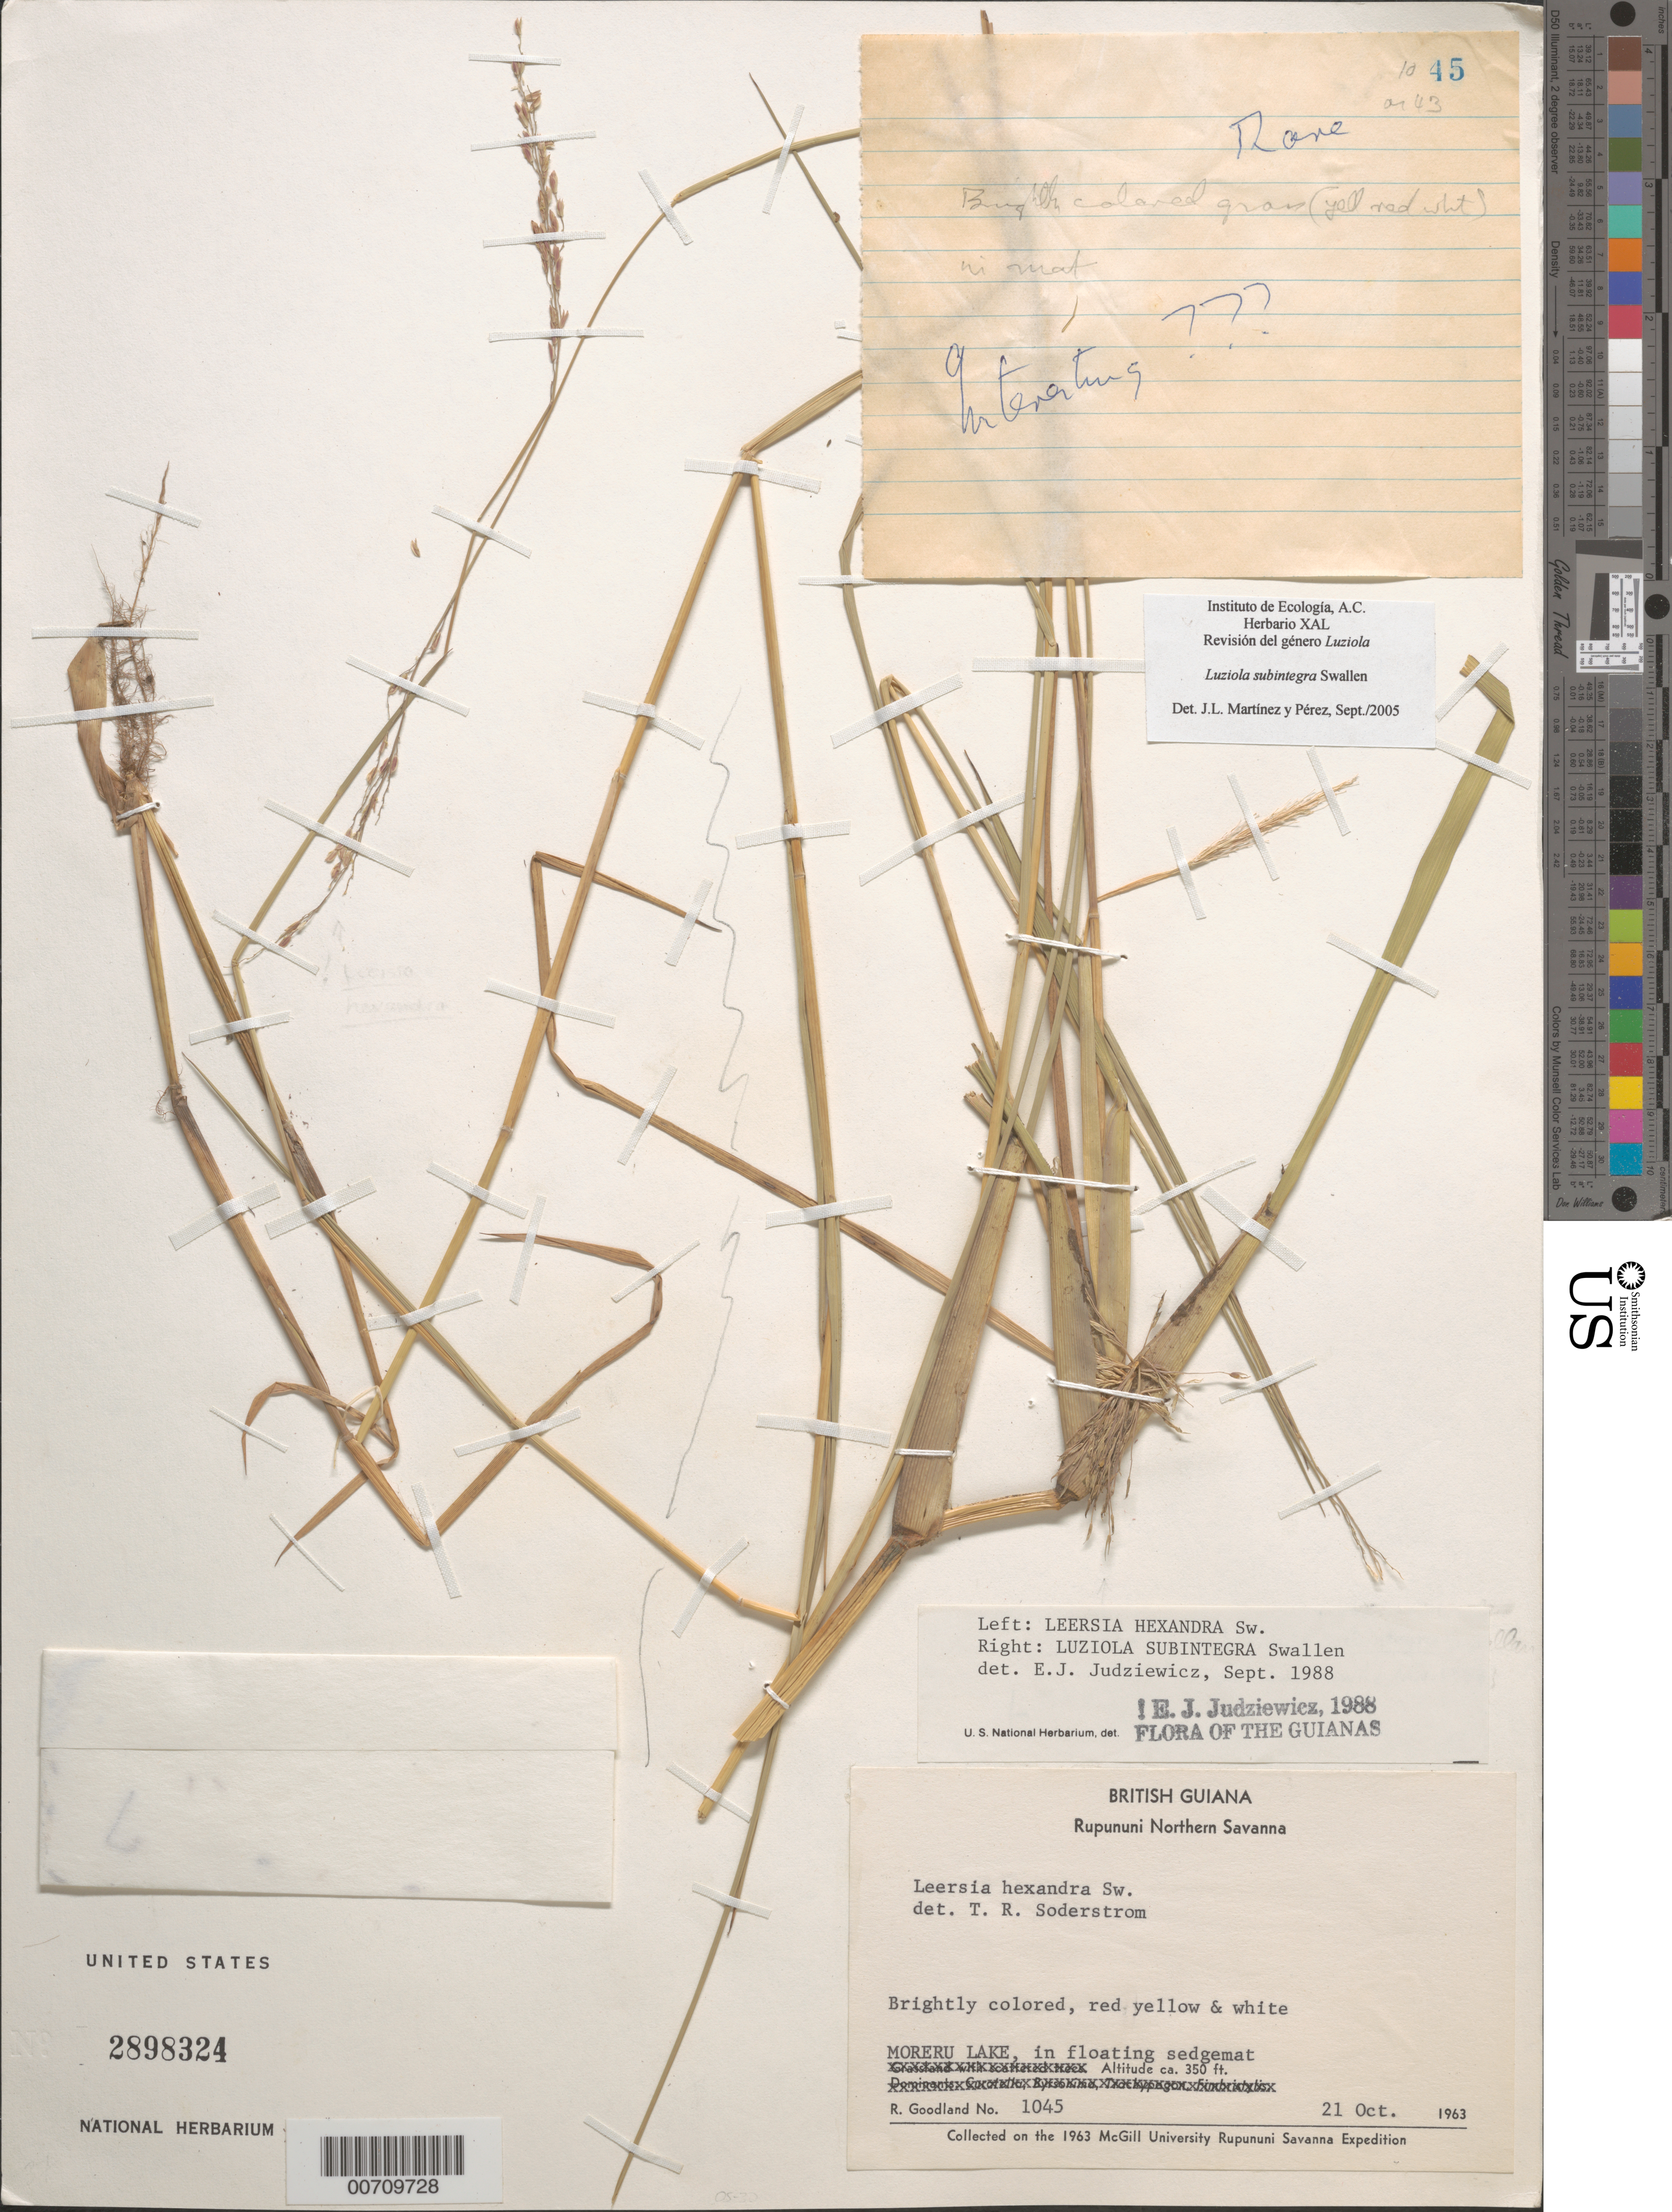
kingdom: Plantae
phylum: Tracheophyta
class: Liliopsida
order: Poales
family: Poaceae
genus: Luziola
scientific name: Luziola subintegra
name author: Swallen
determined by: Judziewicz, E. J.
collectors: R. Goodland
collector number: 1045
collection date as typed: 21-Oct-63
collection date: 1963-10-21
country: Guyana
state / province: U. Takutu-U. Essequibo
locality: Rupununi Northern Savanna, Moreru Lake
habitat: In floating sedge mat. Grassland with scattered trees. Dominants: Curatella, Byrsonima, Trachypogon & Fimbristylis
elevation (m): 107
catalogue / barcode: US 2898324